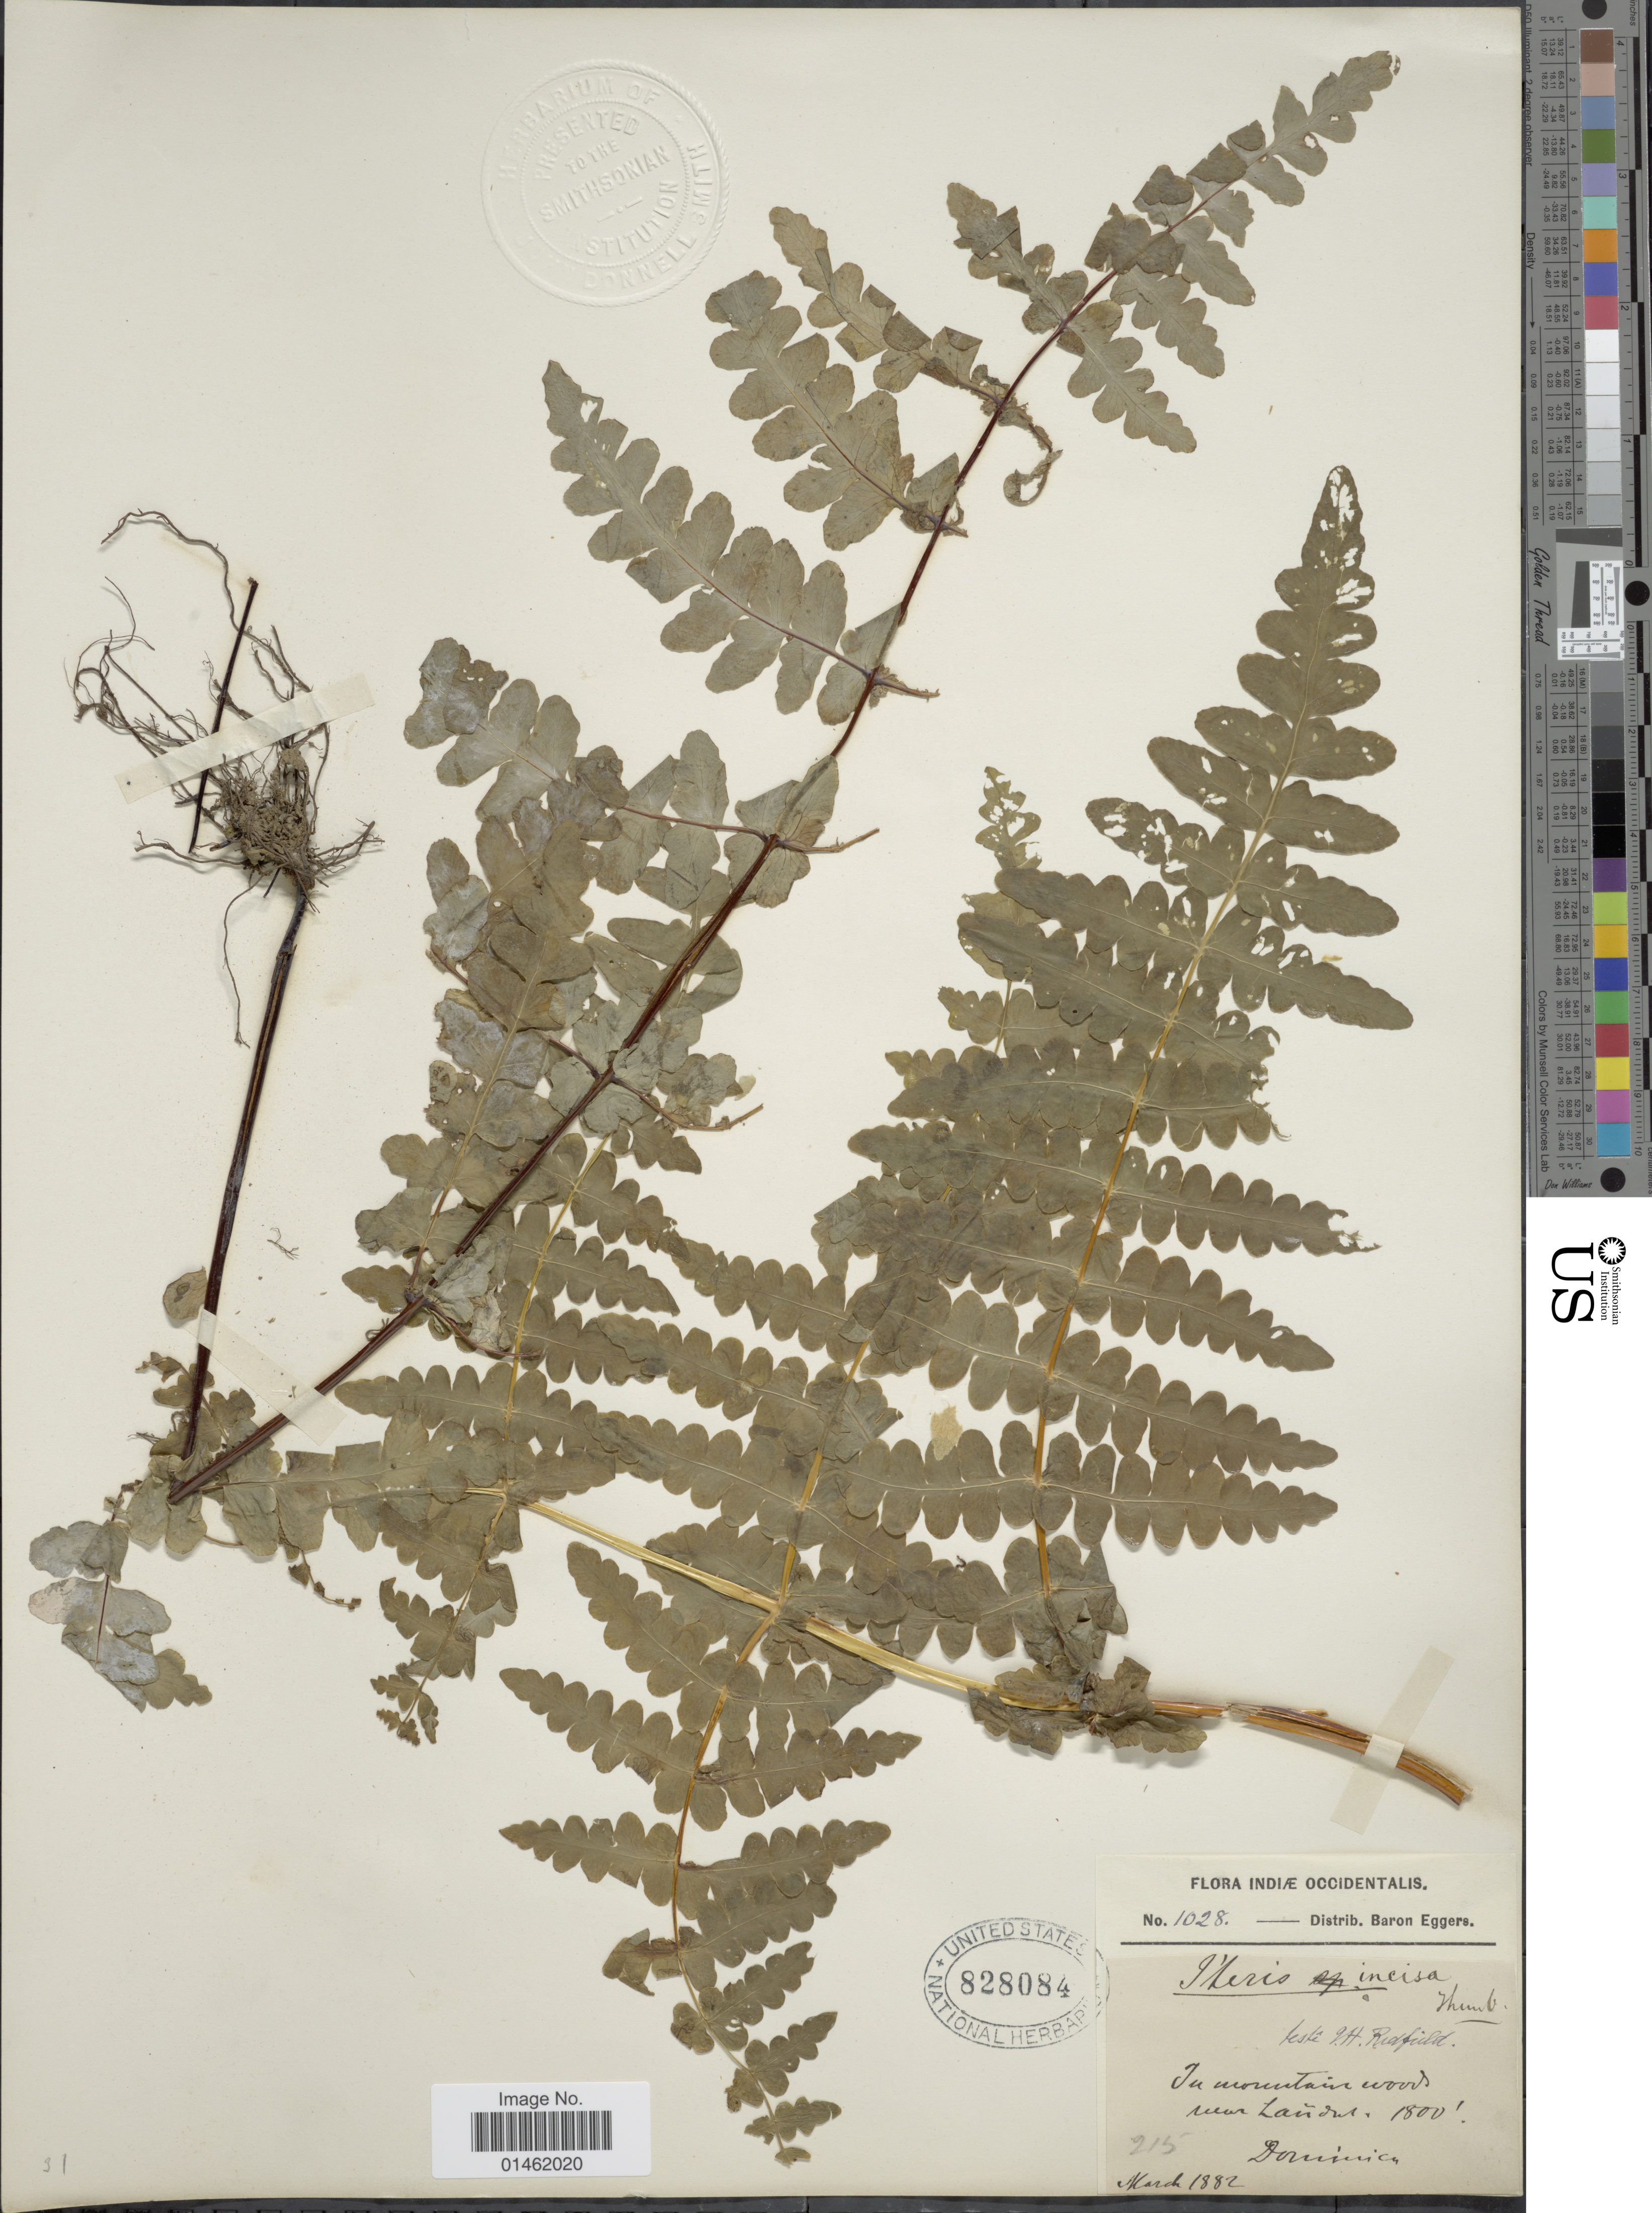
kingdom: Plantae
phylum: Tracheophyta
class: Polypodiopsida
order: Polypodiales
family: Dennstaedtiaceae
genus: Histiopteris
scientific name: Histiopteris incisa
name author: (Thunb.) J. Sm.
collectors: H. F. A. von Eggers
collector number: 1028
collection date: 1882-03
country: Dominica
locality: Indiae occidentalis, in mountain wood near Laudat, Dominica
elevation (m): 549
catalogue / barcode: US 828084